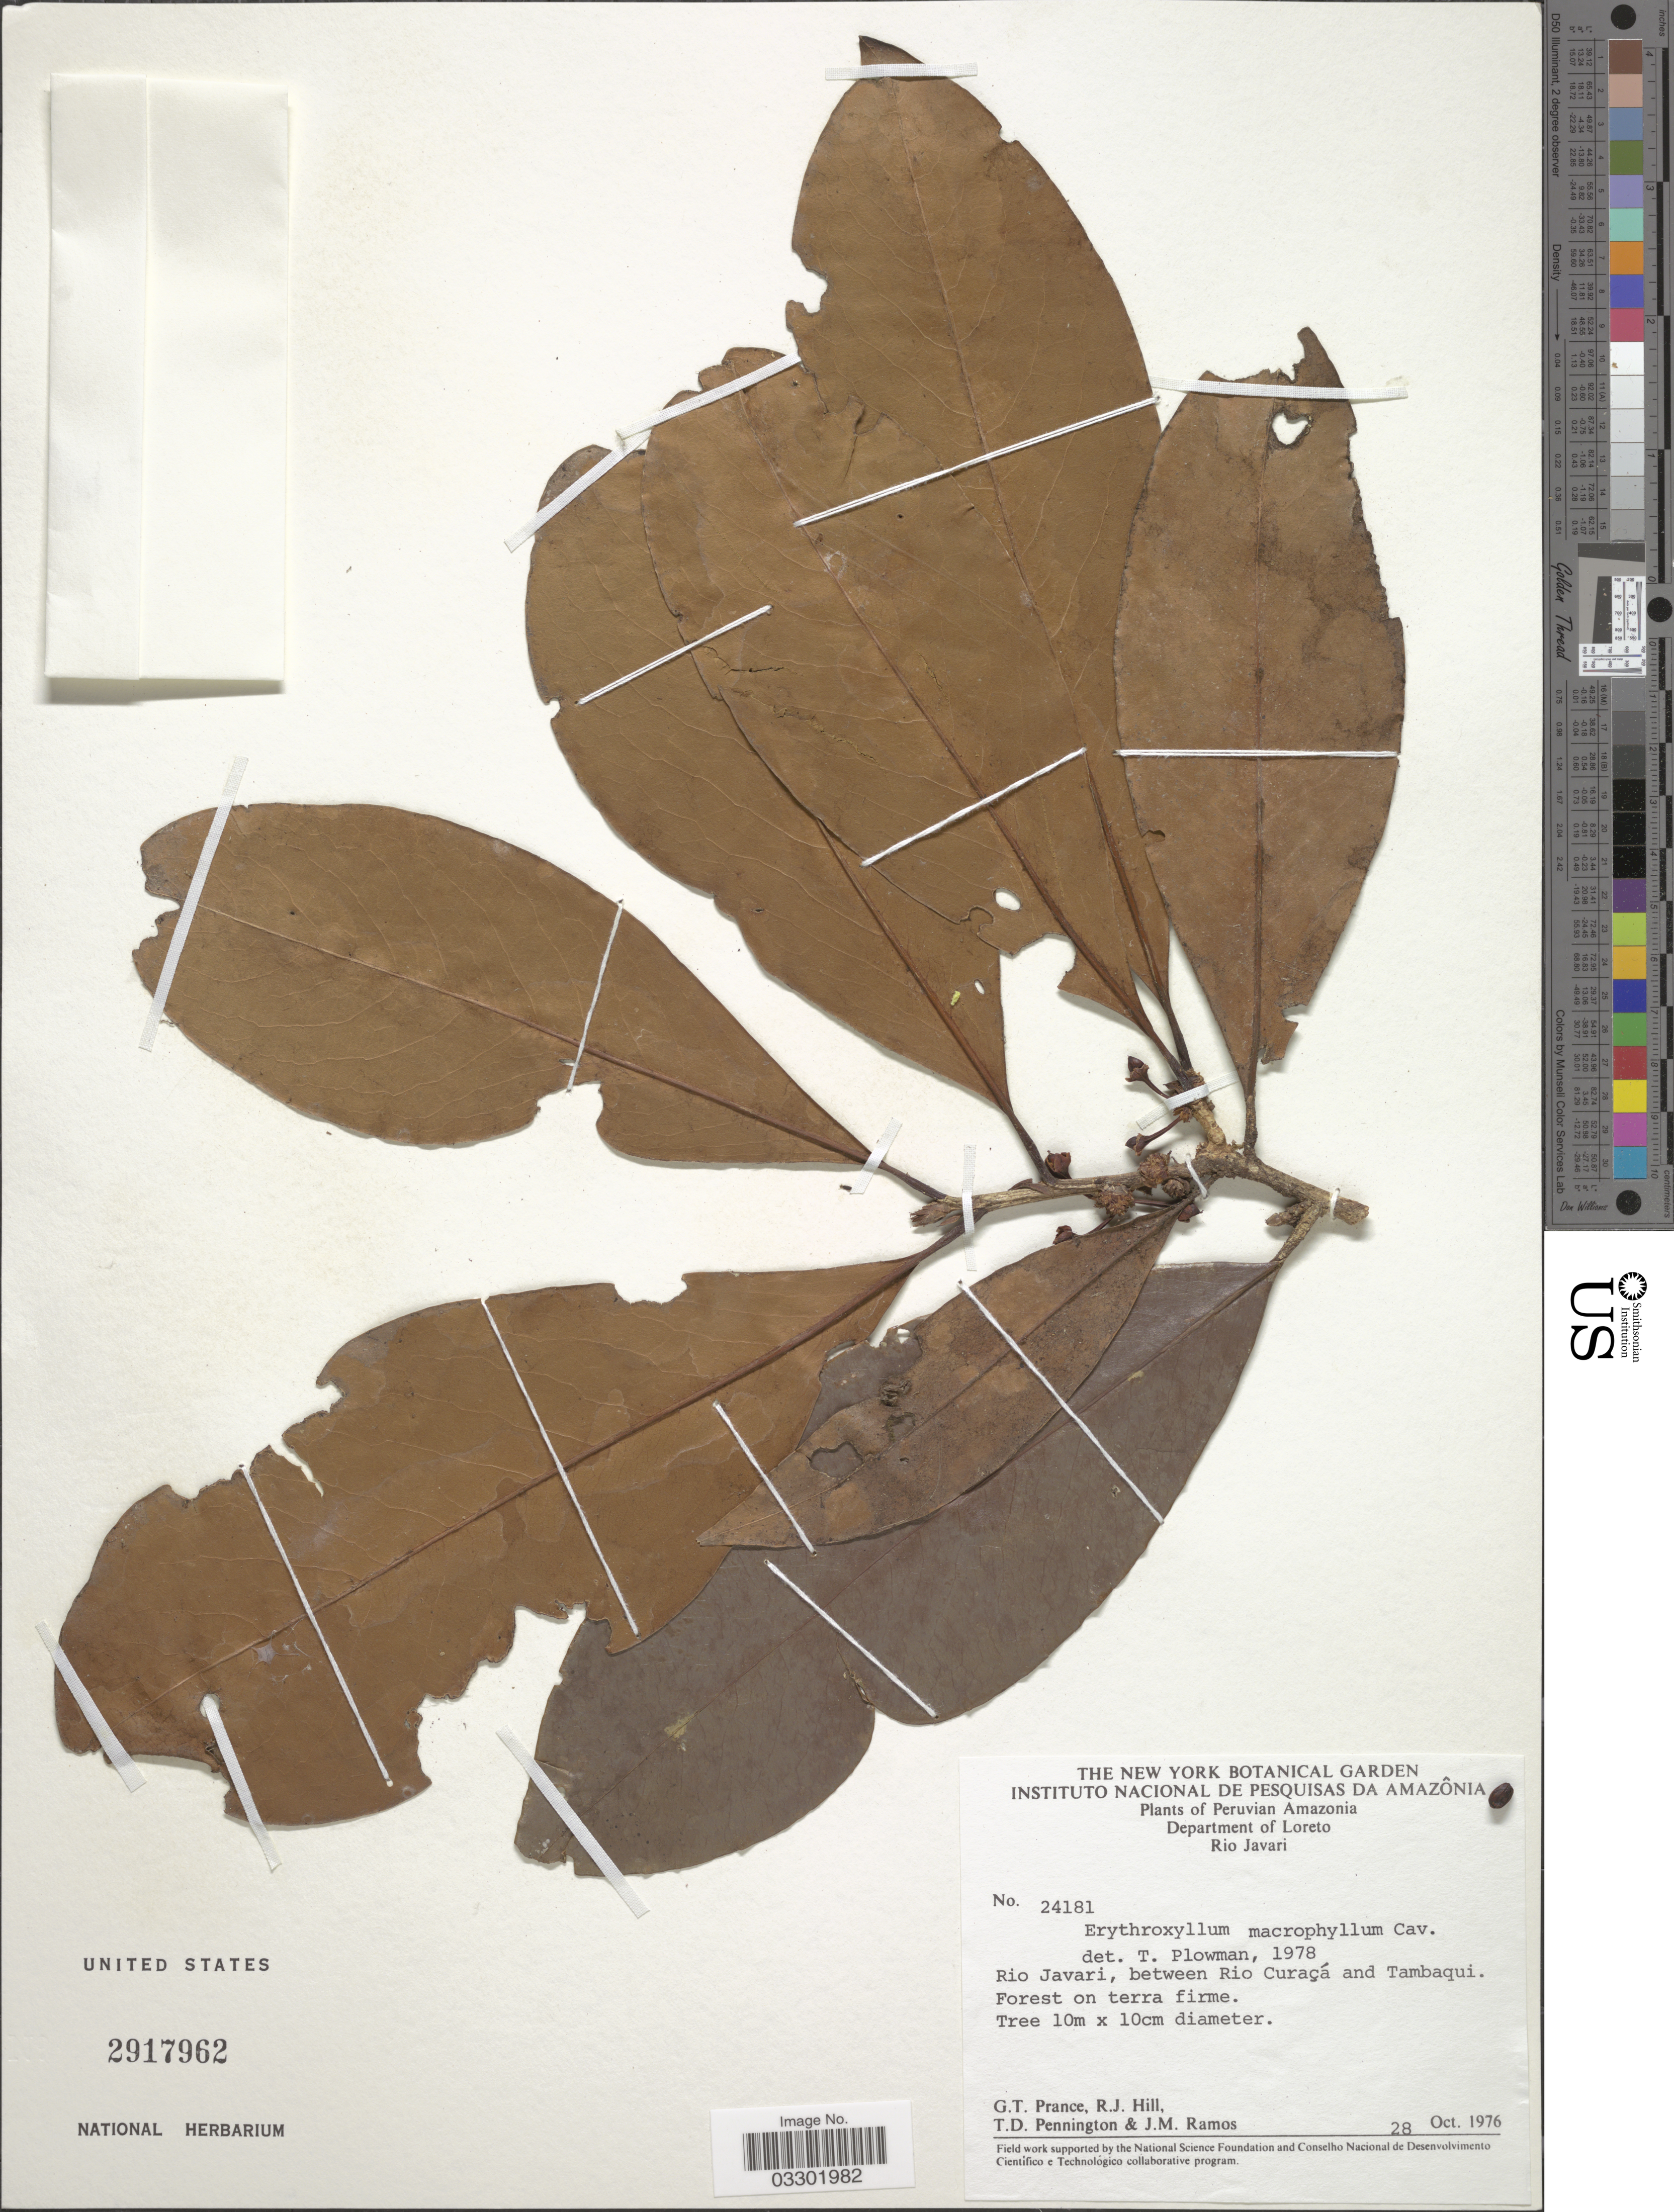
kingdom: Plantae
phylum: Tracheophyta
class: Magnoliopsida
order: Malpighiales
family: Erythroxylaceae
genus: Erythroxylum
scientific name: Erythroxylum macrophyllum var. macrophyllum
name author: Cav.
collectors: G. T. Prance, R. J. Hill, T. D. Pennington & J. M. Ramos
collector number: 24181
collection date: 1976-10-28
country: Peru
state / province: Loreto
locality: Peruvian Amazonia. Department of Loreto. Rio Javari. Rio Javari, between Rio Curaçá and Tambaqui.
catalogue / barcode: US 2917962